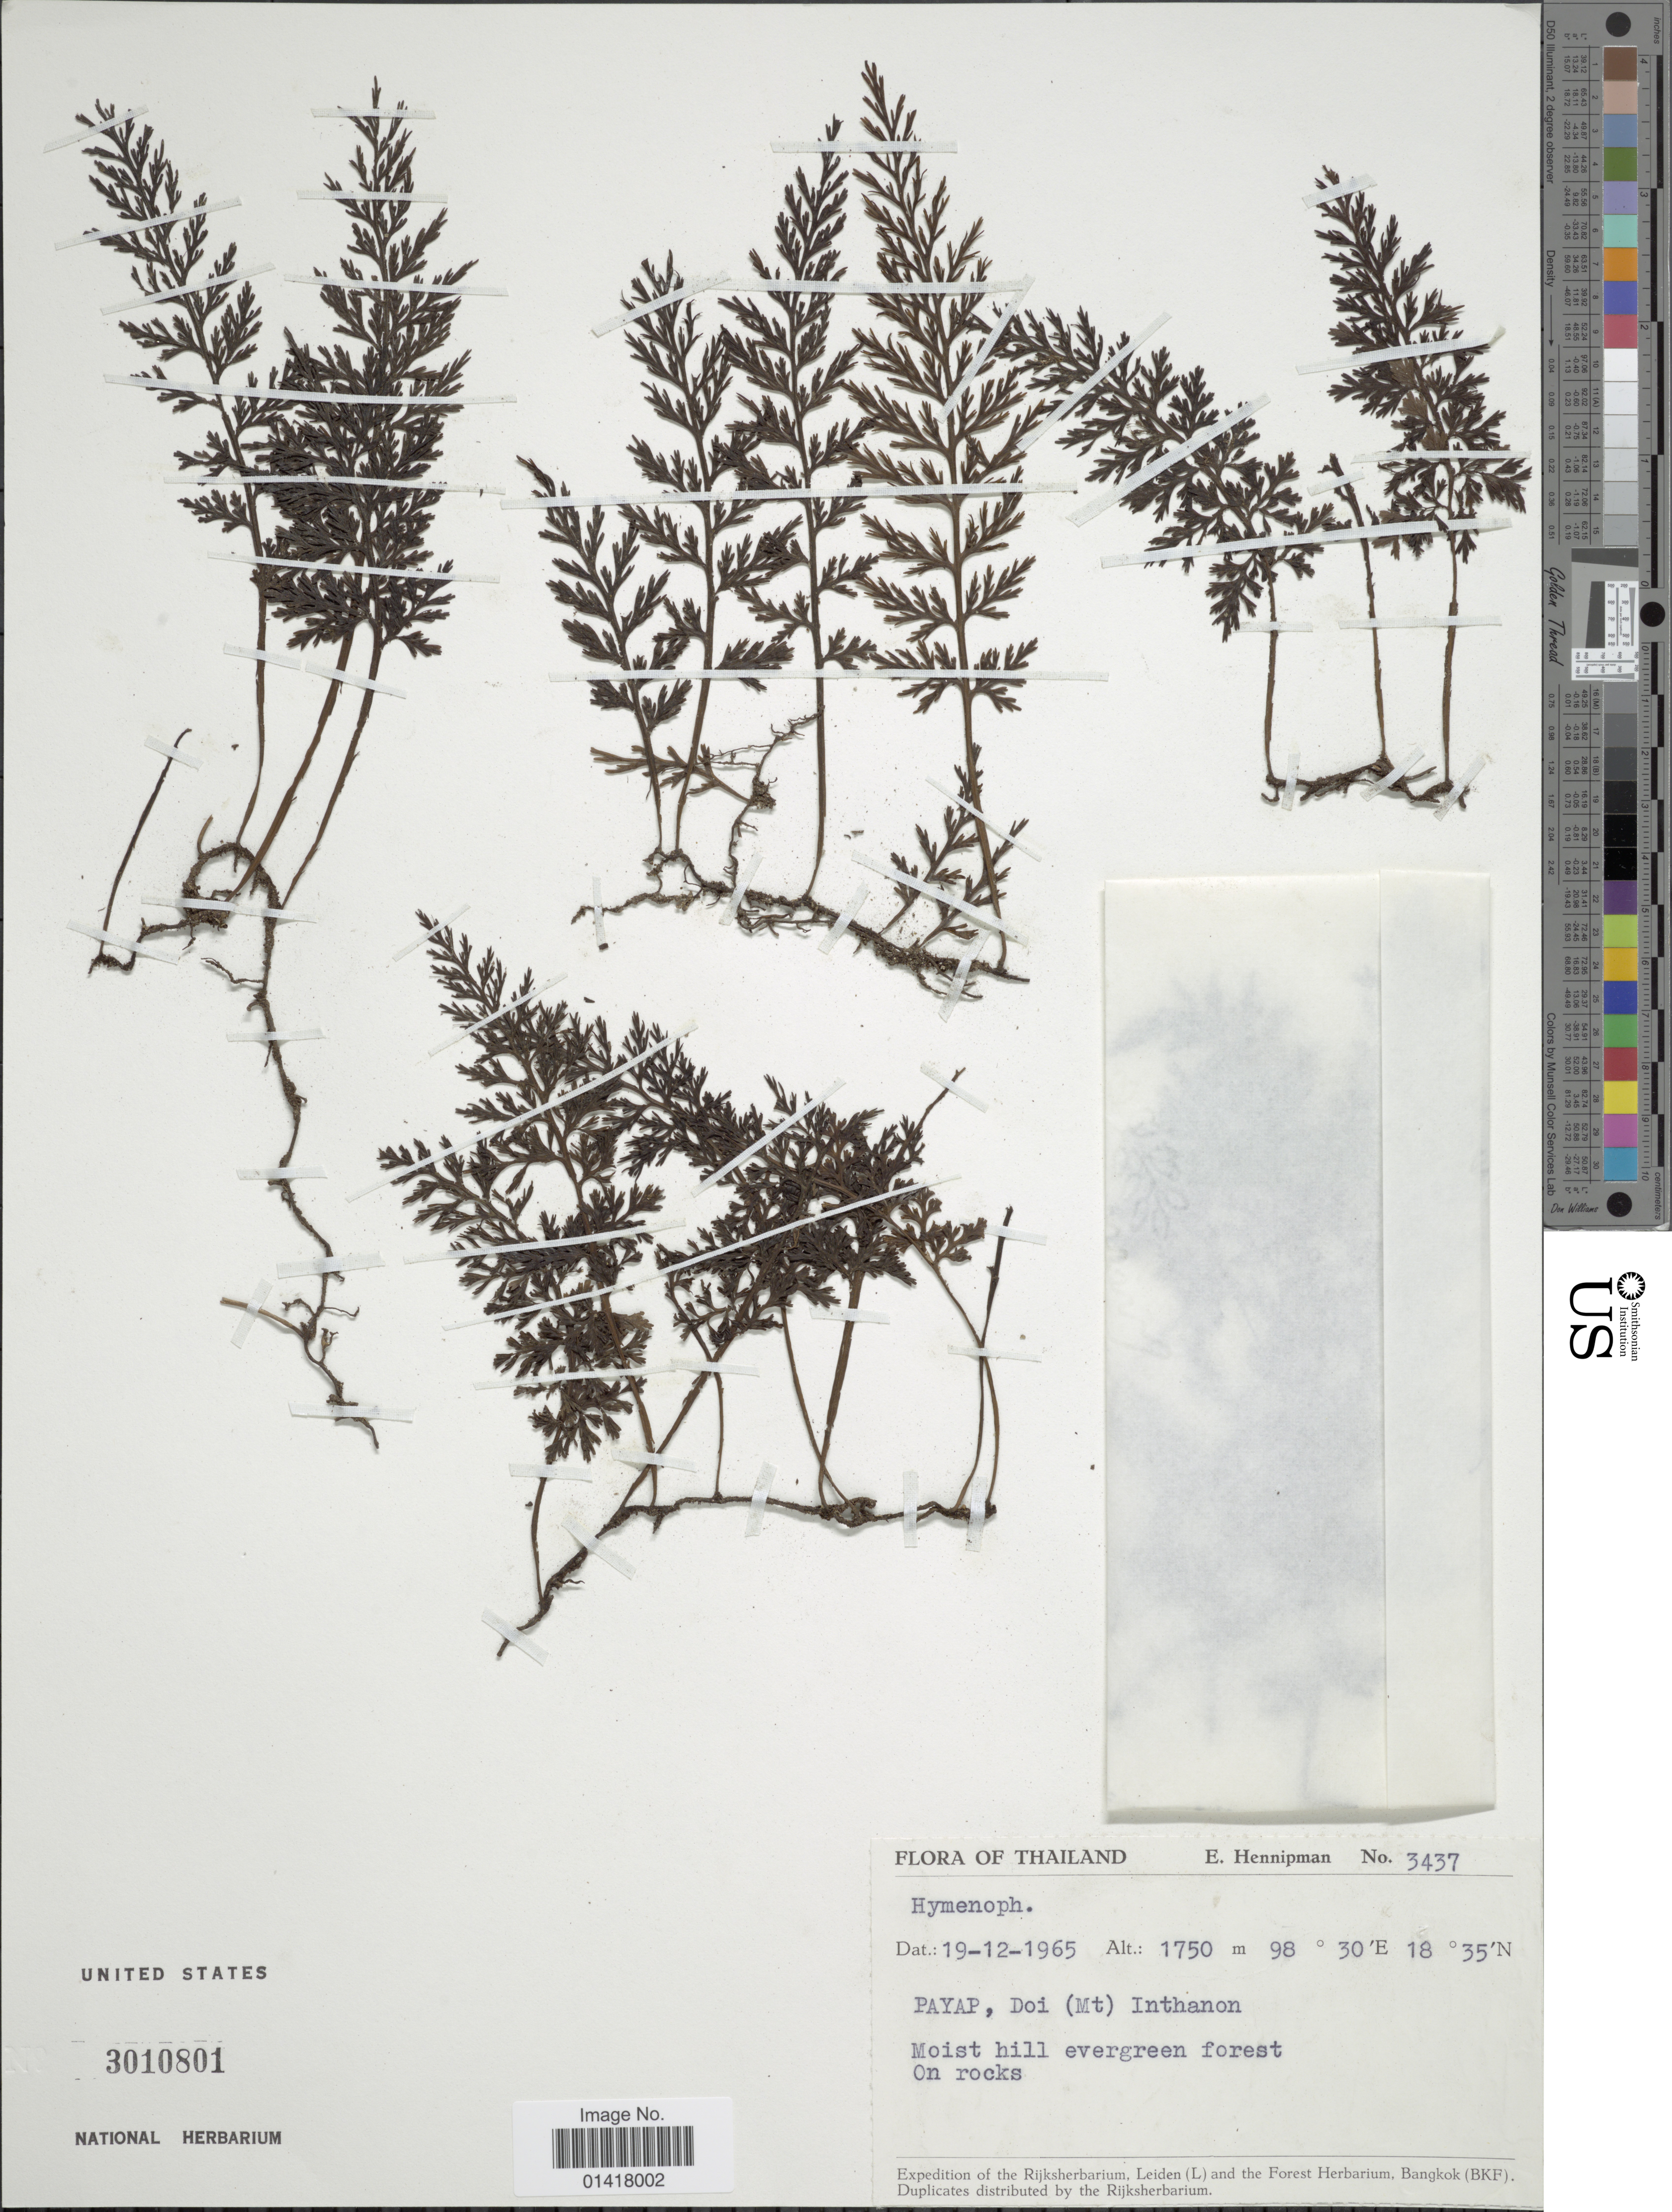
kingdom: Plantae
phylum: Tracheophyta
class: Polypodiopsida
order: Hymenophyllales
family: Hymenophyllaceae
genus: Hymenophyllum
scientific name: Hymenophyllum sp.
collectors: E. Hennipman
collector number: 3437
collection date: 1965-12-19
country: Thailand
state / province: Chiang Mai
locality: Payap, Doi (Mt) Inthanon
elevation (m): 1750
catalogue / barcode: US 3010801